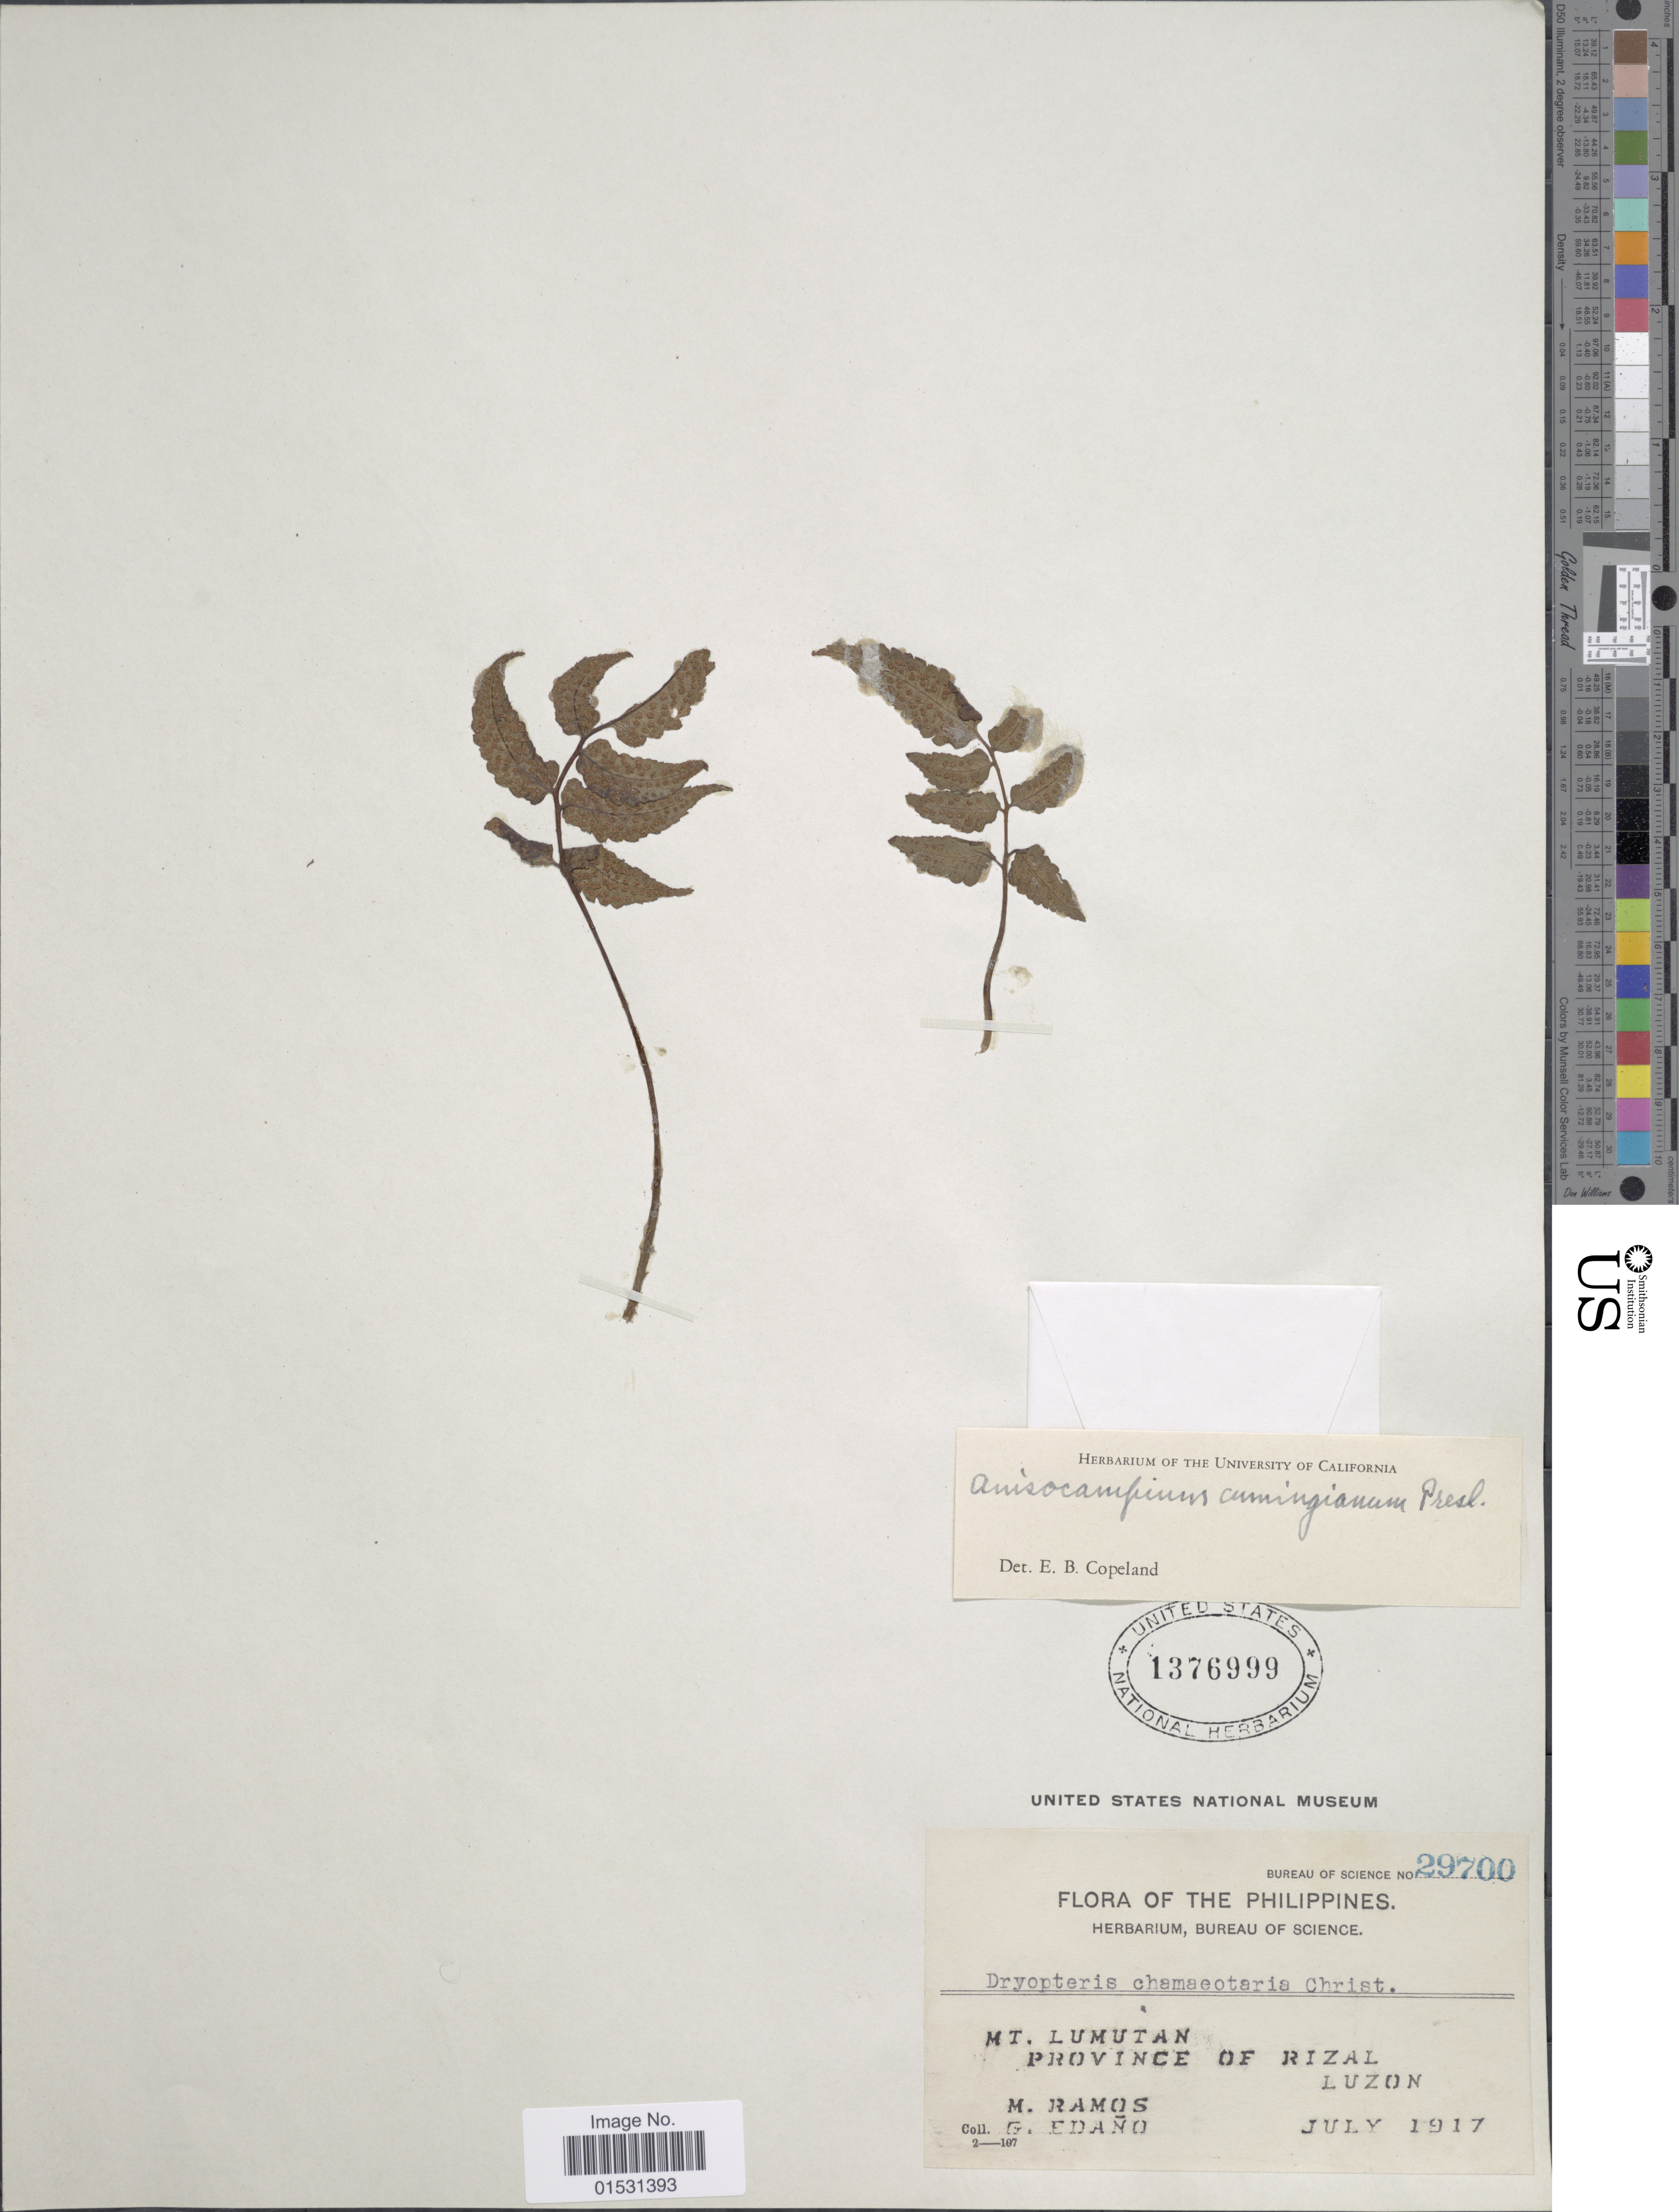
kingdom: Plantae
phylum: Tracheophyta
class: Polypodiopsida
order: Polypodiales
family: Athyriaceae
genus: Athyrium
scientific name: Athyrium cumingianum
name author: (C. Presl)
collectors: M. Ramos & G. Edaño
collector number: Bureau of Science 29700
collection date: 1917-07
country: Philippines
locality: Mt. Lumutan. Province of Rizal. Luzon.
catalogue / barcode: US 1376999